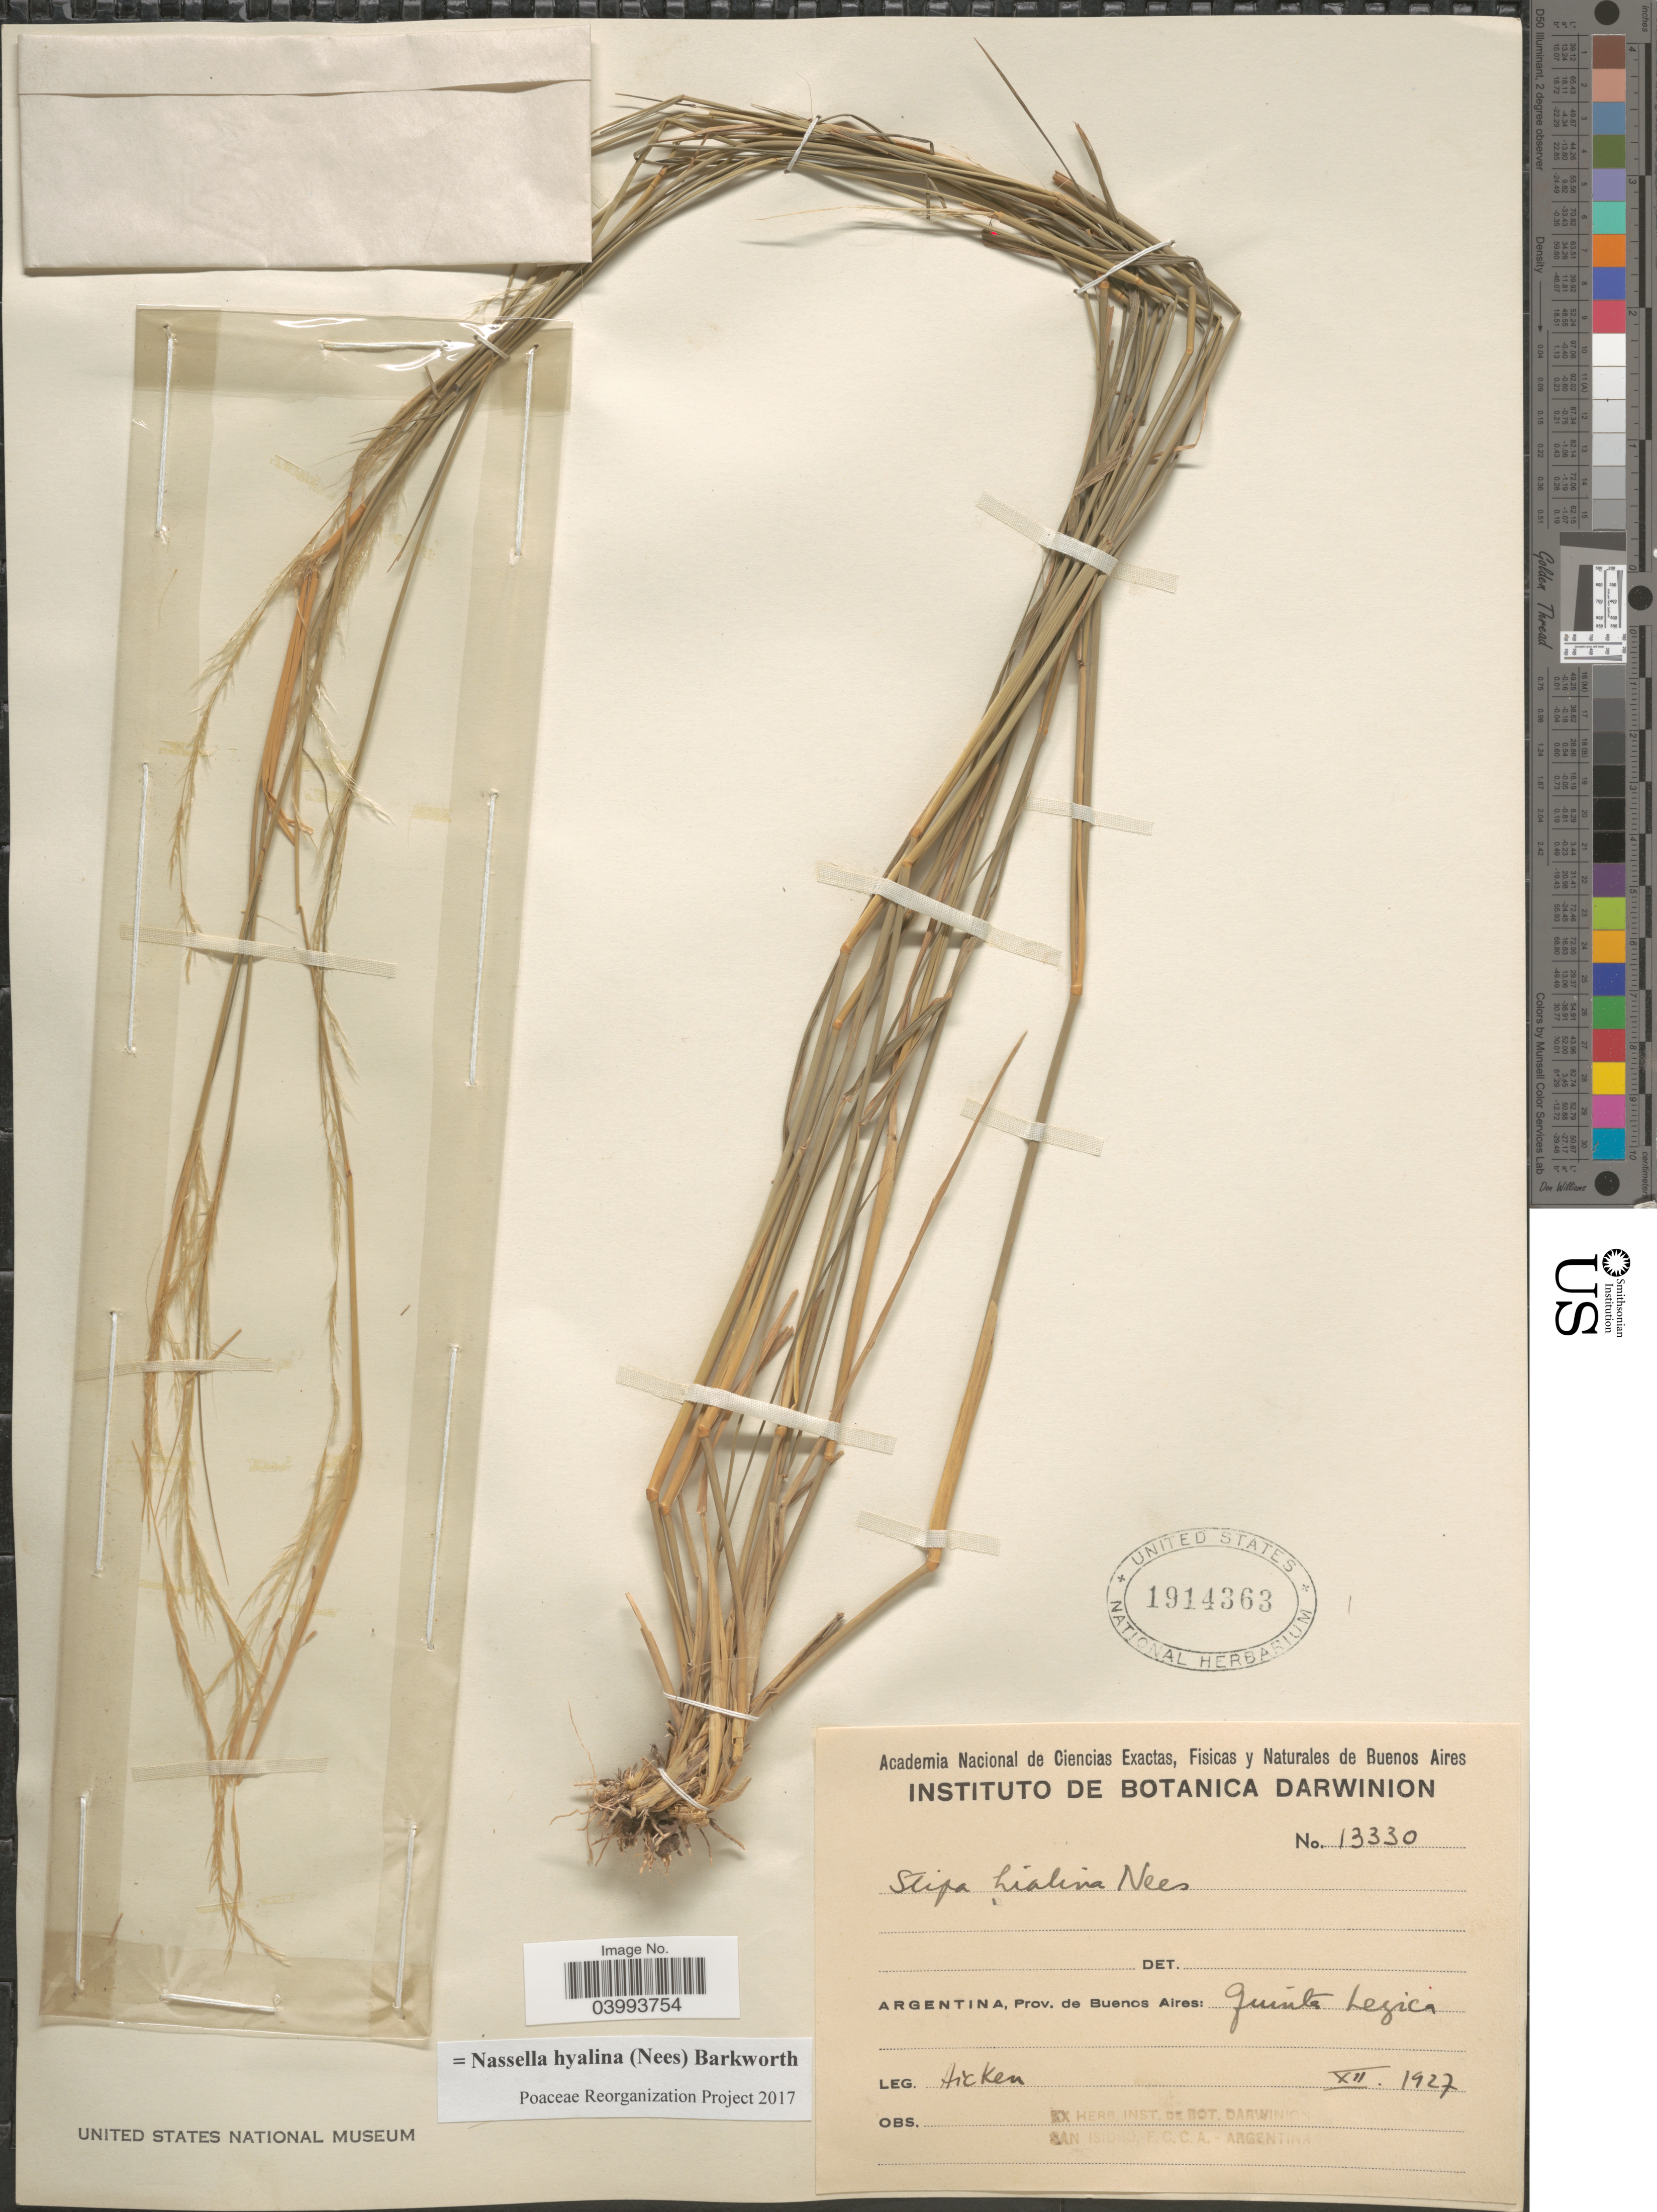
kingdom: Plantae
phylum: Tracheophyta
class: Liliopsida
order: Poales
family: Poaceae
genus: Nassella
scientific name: Nassella hyalina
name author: (Nees) Barkworth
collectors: Aicken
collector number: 13330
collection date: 1927-12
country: Argentina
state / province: Buenos Aires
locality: Quinta Legica.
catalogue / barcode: US 1914363